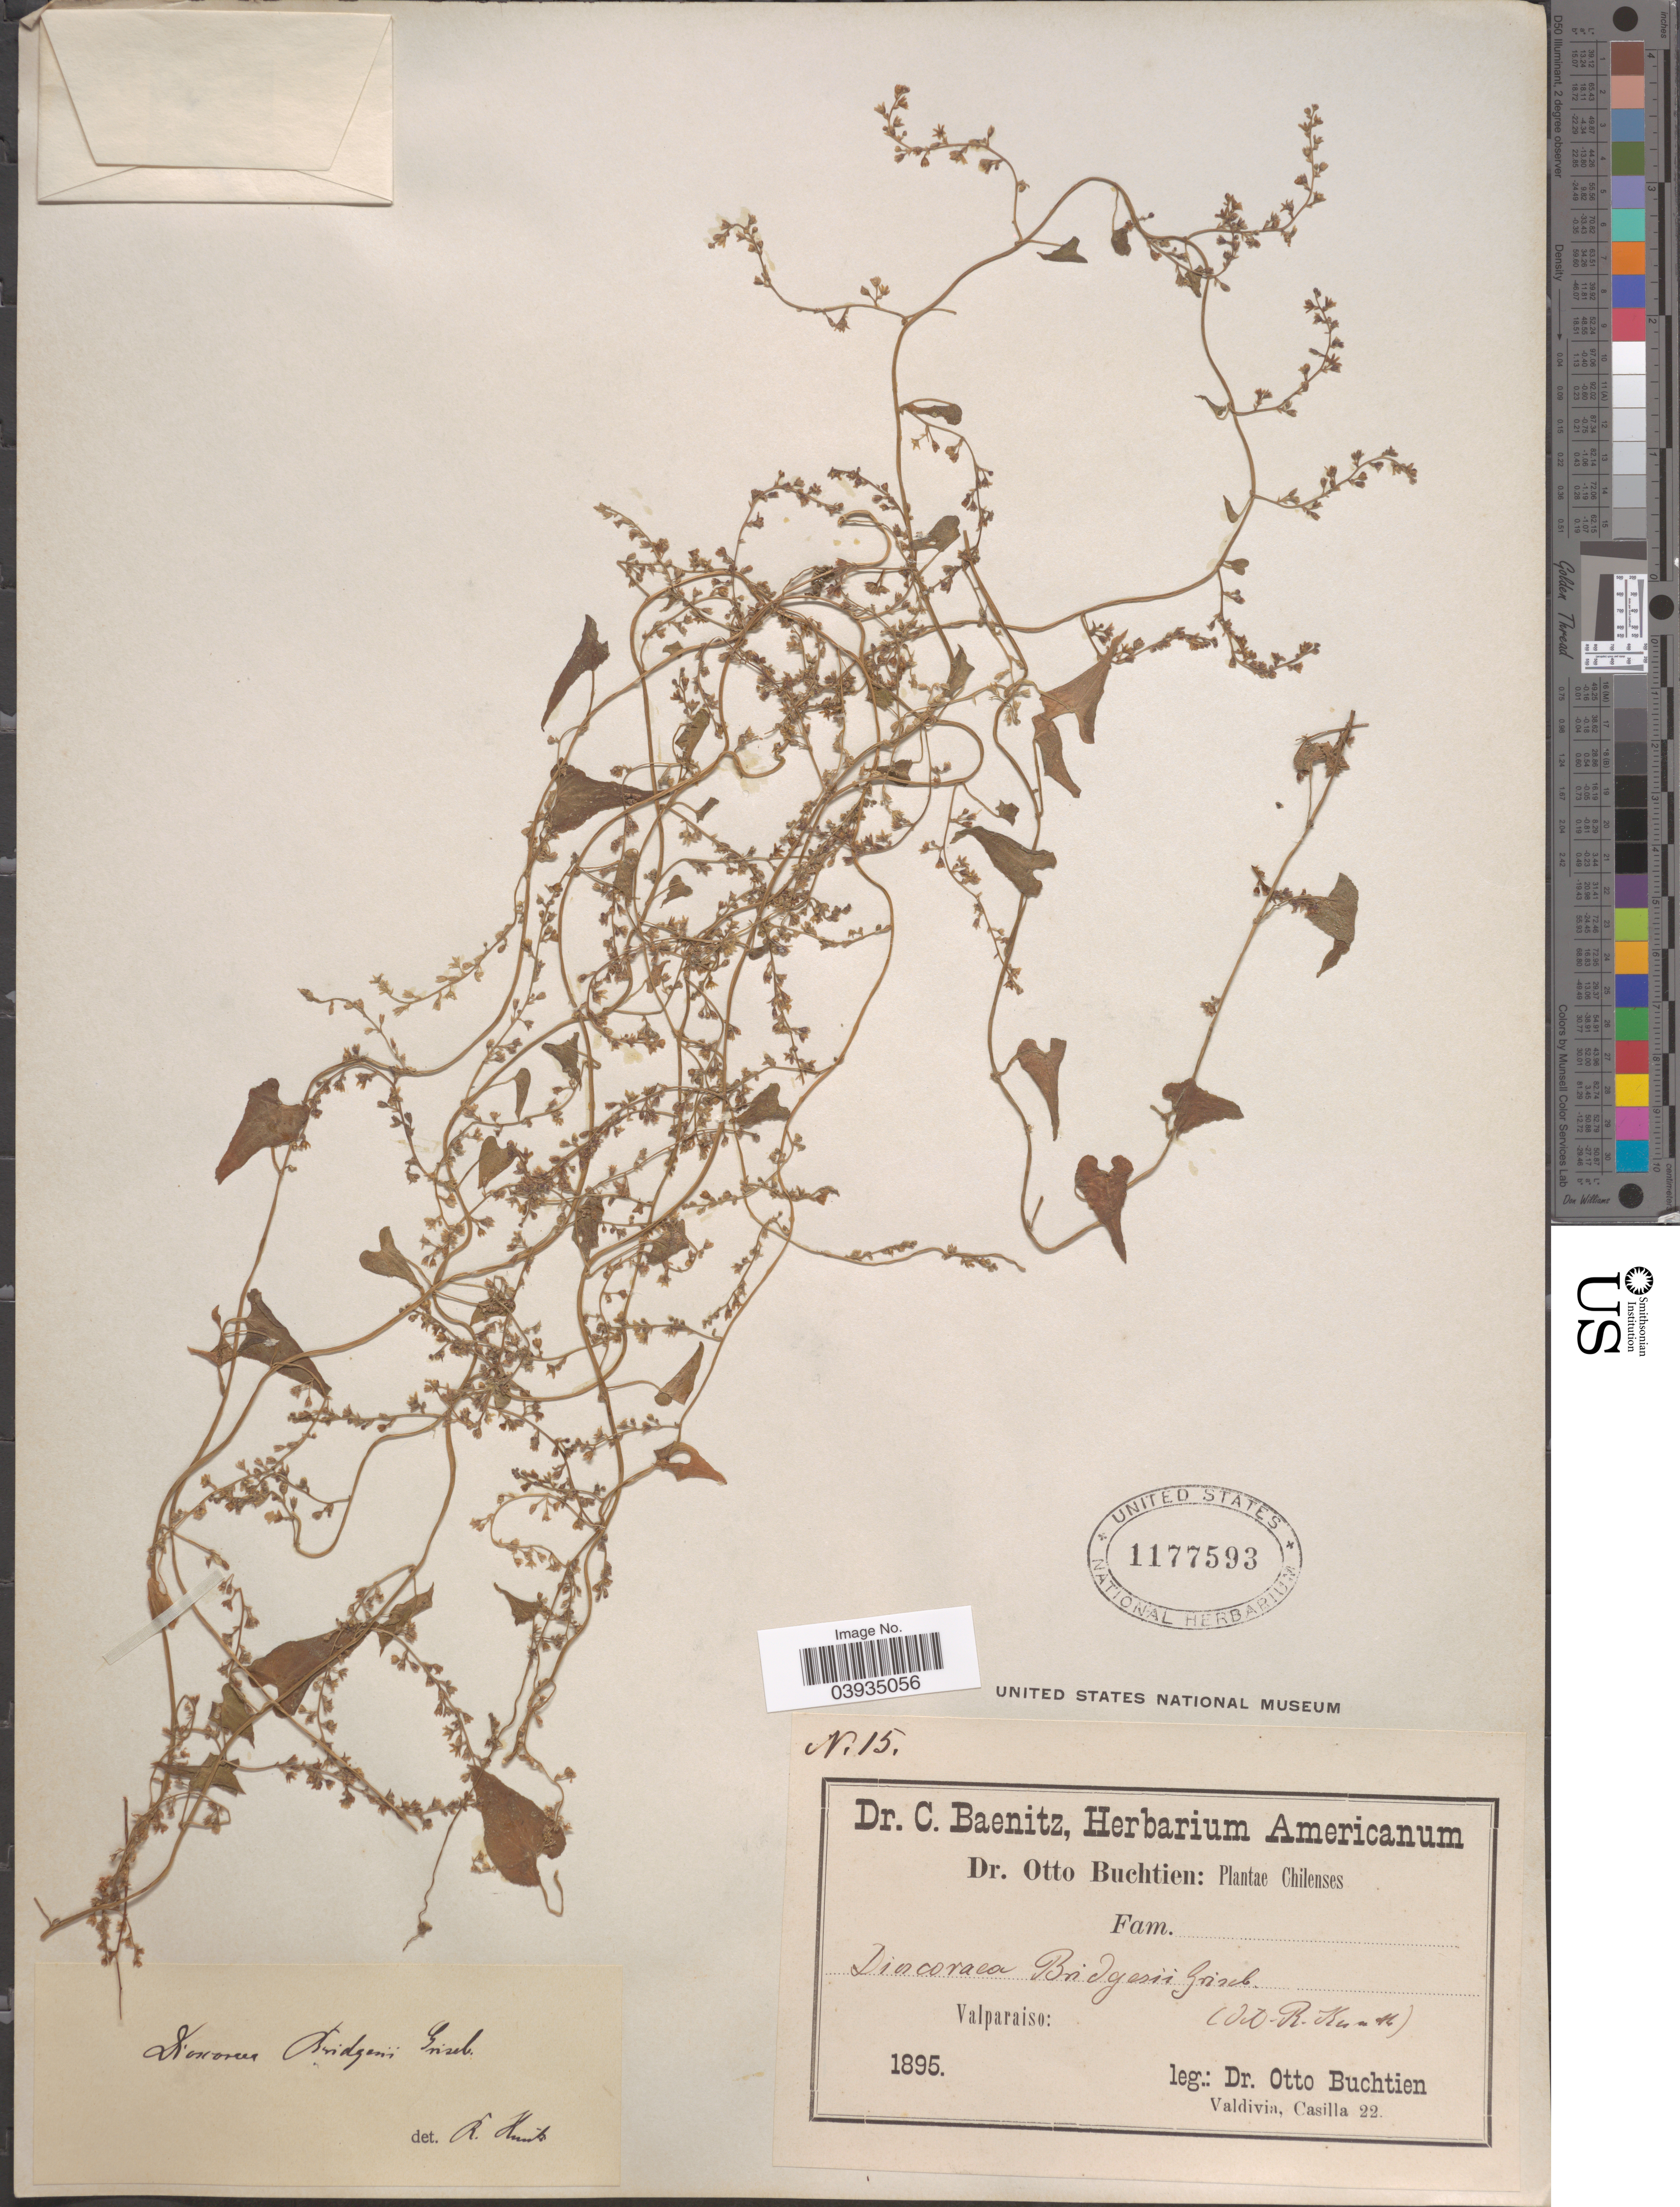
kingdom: Plantae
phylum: Tracheophyta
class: Liliopsida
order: Dioscoreales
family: Dioscoreaceae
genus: Dioscorea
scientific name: Dioscorea bridgesii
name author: Griseb. & Kunth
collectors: O. Buchtien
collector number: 15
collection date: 1895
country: Chile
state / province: Valparaíso (V)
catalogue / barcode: US 1177593